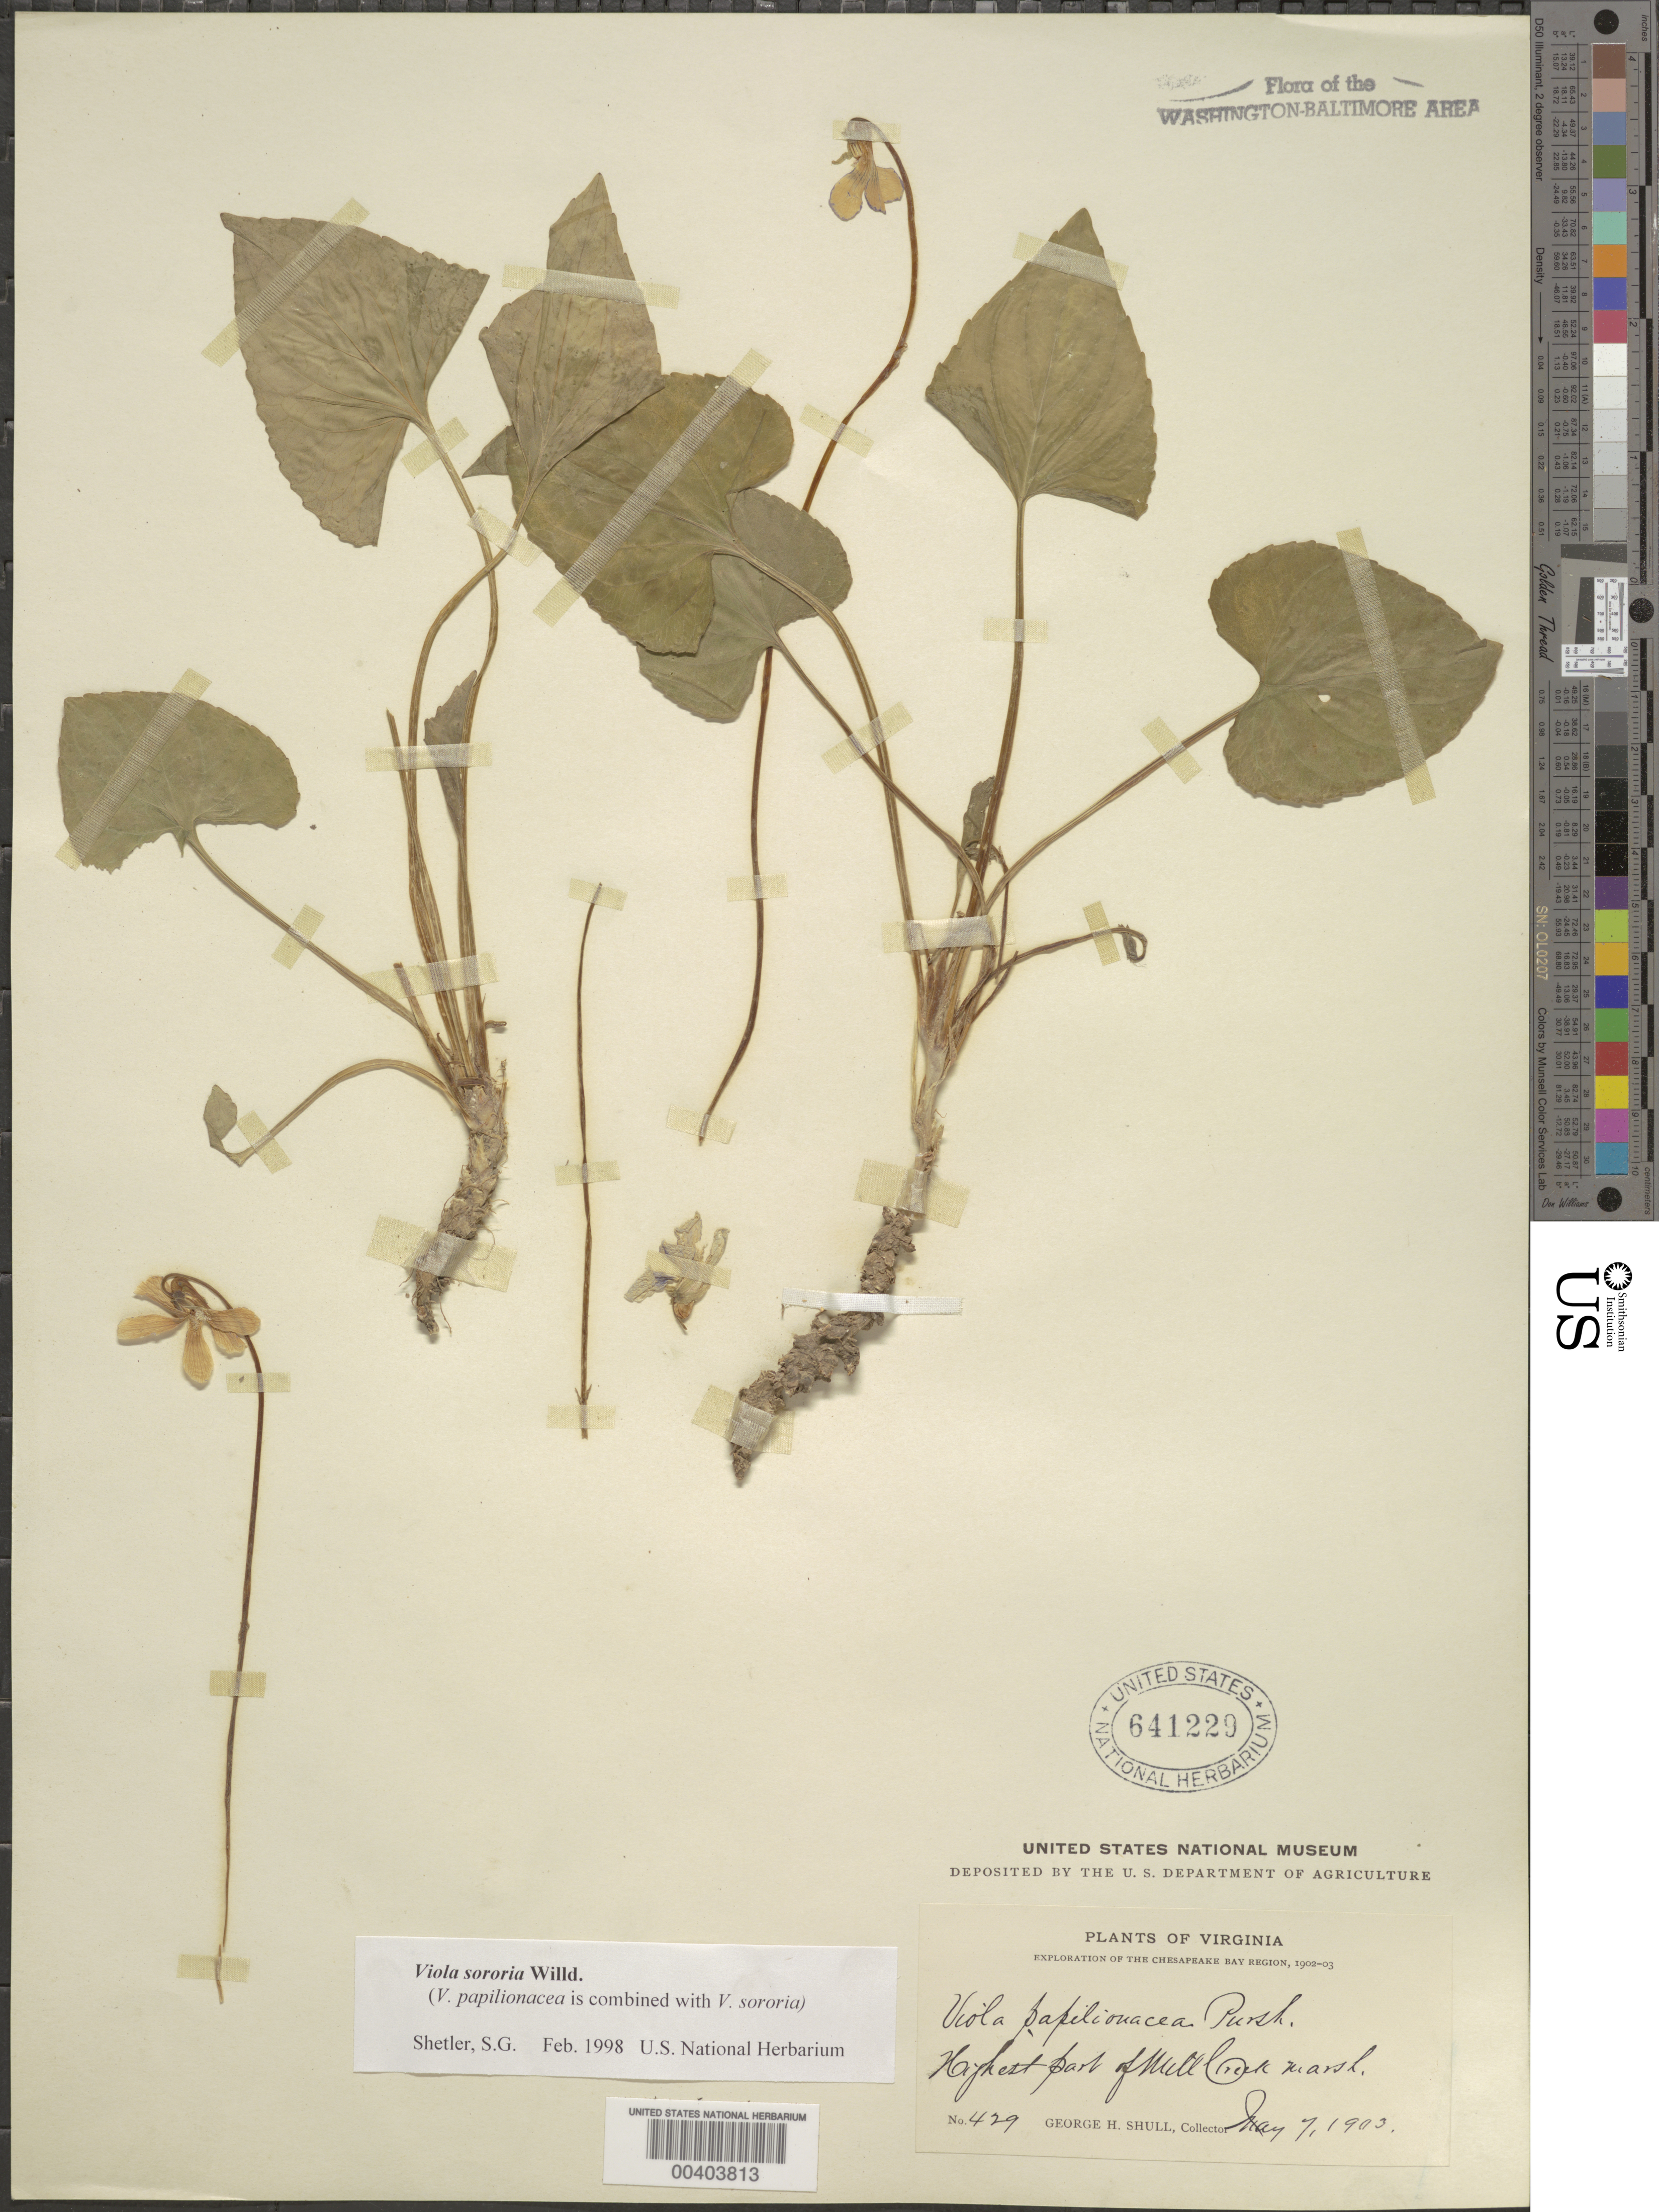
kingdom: Plantae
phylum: Tracheophyta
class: Magnoliopsida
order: Malpighiales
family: Violaceae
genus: Viola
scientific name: Viola sororia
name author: Willd.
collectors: G. H. Shull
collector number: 429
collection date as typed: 07 May 1903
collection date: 1903-05-07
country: United States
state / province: Virginia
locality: Mill Creek Marsh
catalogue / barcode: US 641229